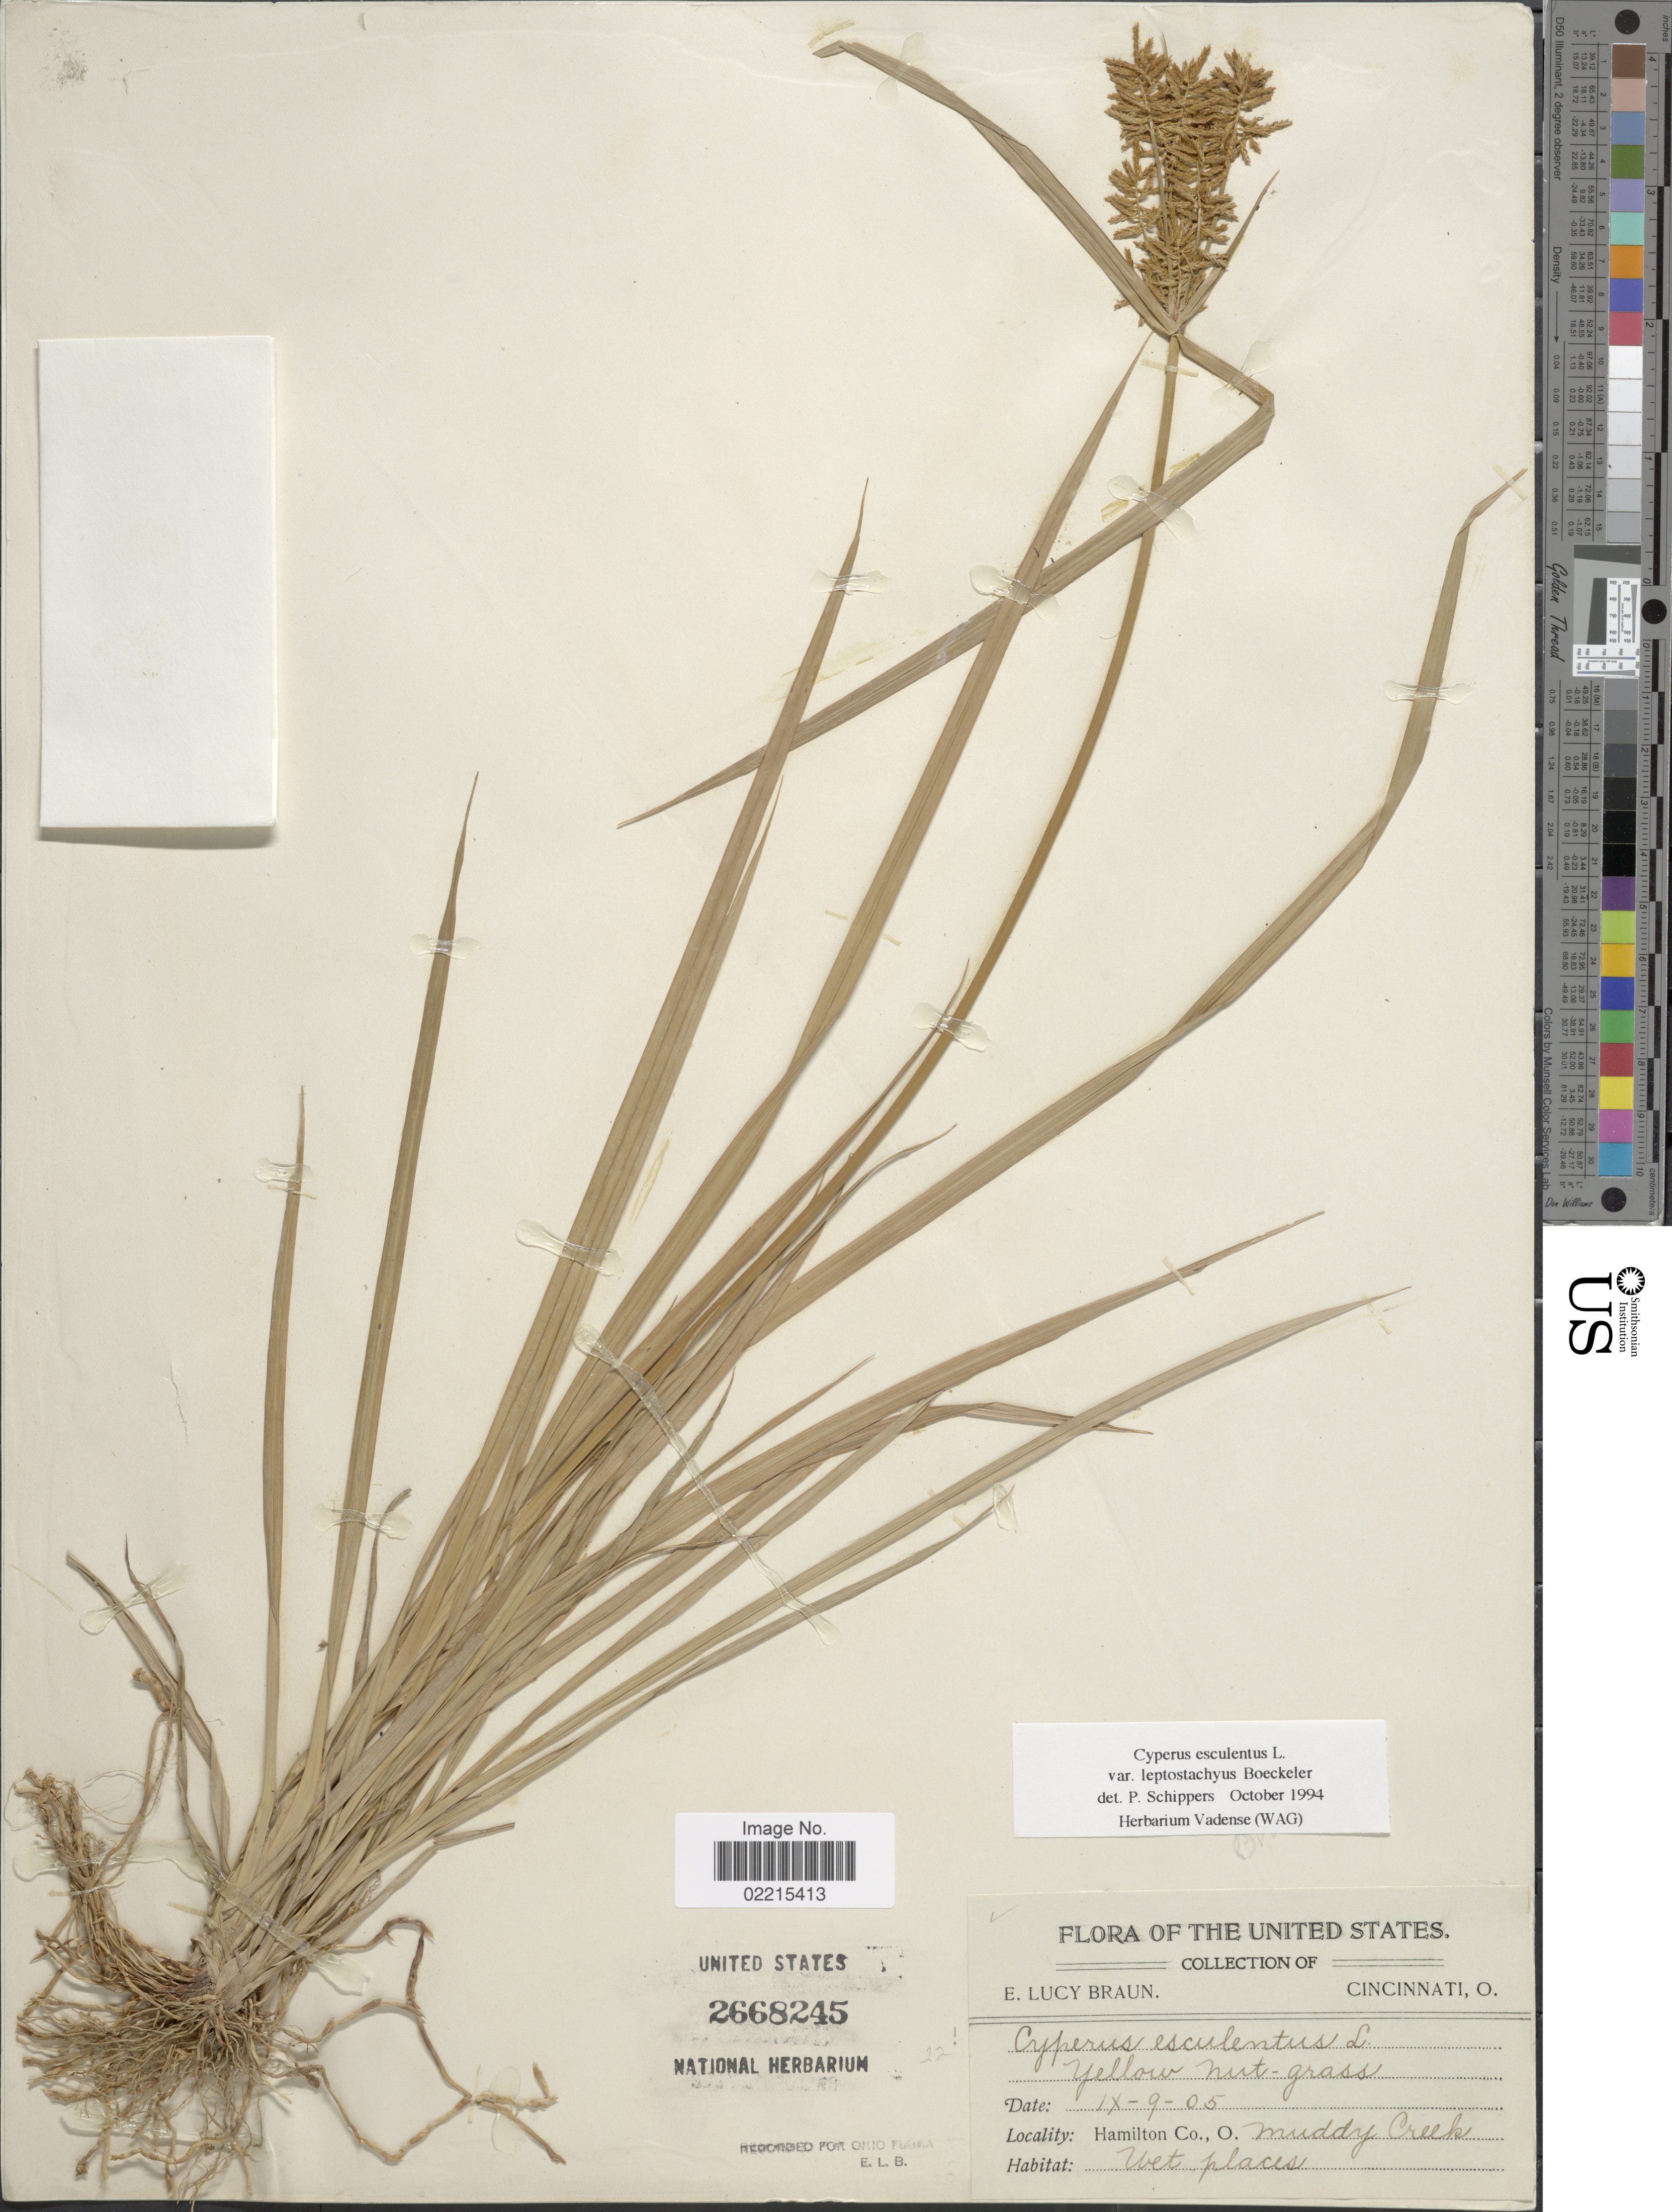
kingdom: Plantae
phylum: Tracheophyta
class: Liliopsida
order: Poales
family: Cyperaceae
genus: Cyperus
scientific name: Cyperus esculentus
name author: L.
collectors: E. L. Braun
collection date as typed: Transcribed d/m/y: 9/9/5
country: United States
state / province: Ohio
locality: Hamilton Co., Muddy Creek, Wet places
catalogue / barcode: US 2668245